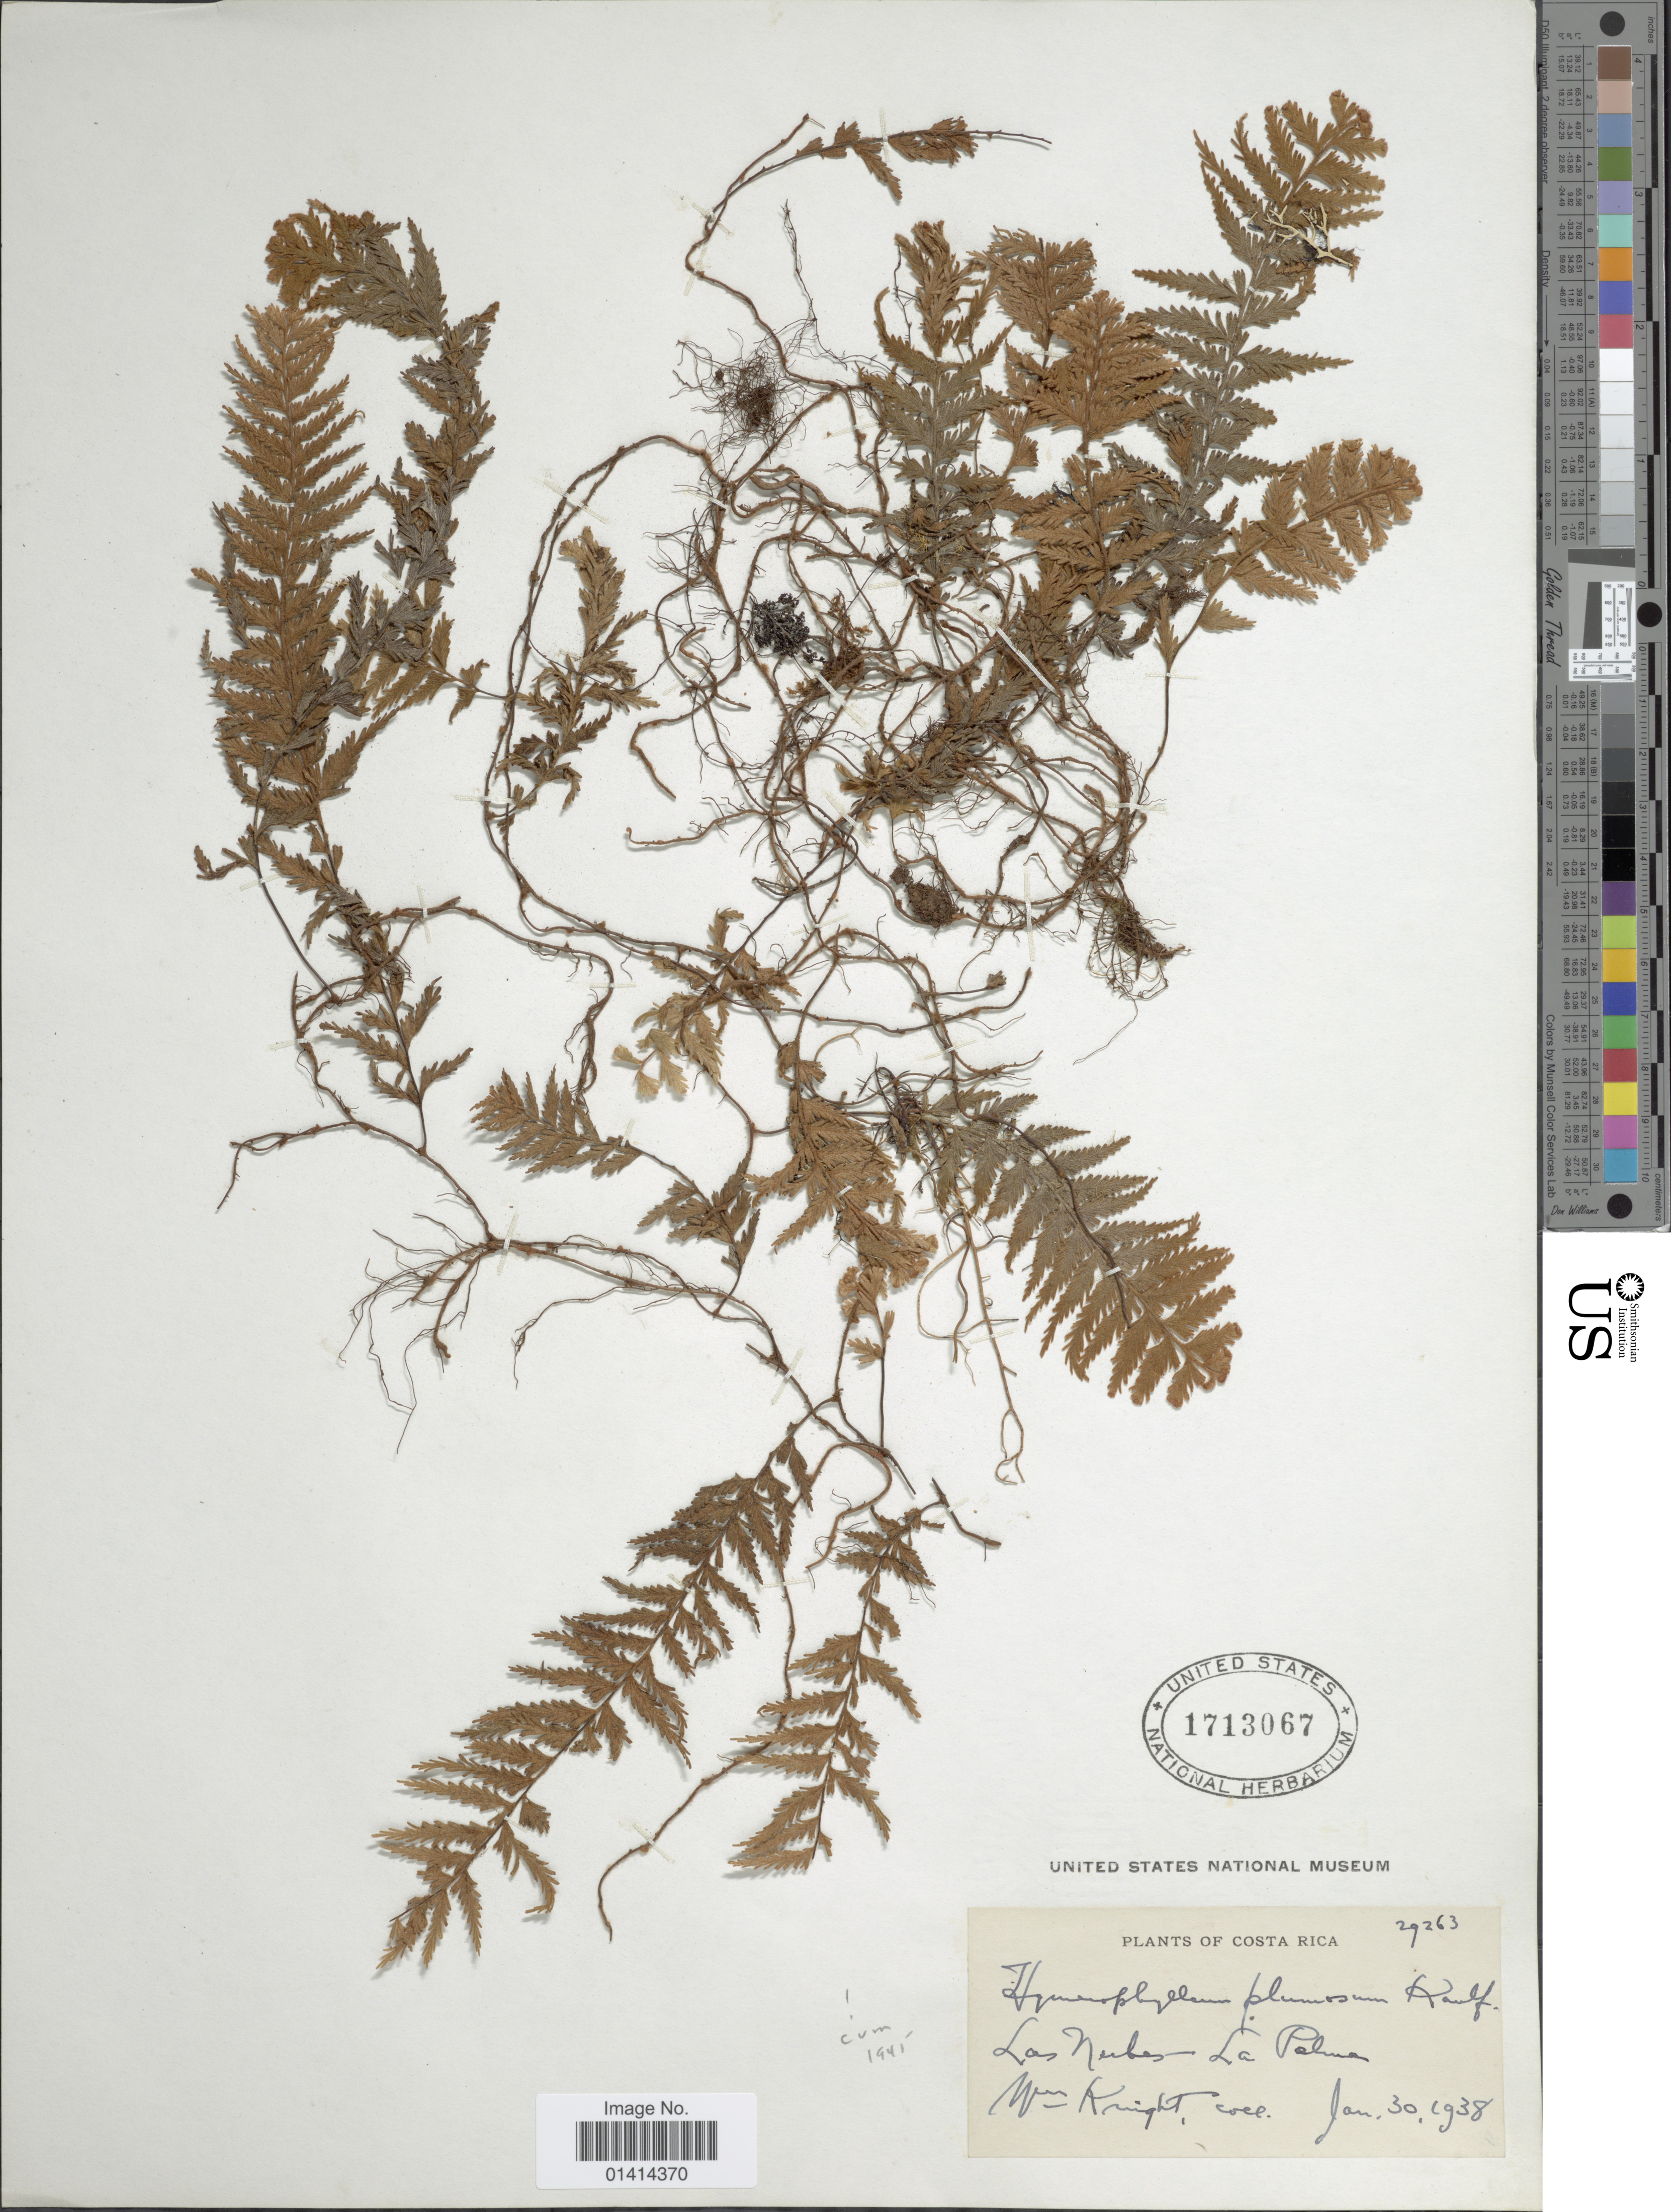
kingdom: Plantae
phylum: Tracheophyta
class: Polypodiopsida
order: Hymenophyllales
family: Hymenophyllaceae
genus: Hymenophyllum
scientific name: Hymenophyllum plumosum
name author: Kaulf.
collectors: W. Knight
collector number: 29263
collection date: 1938-01-30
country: Costa Rica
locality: Las Nubes - La Palma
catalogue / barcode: US 1713067